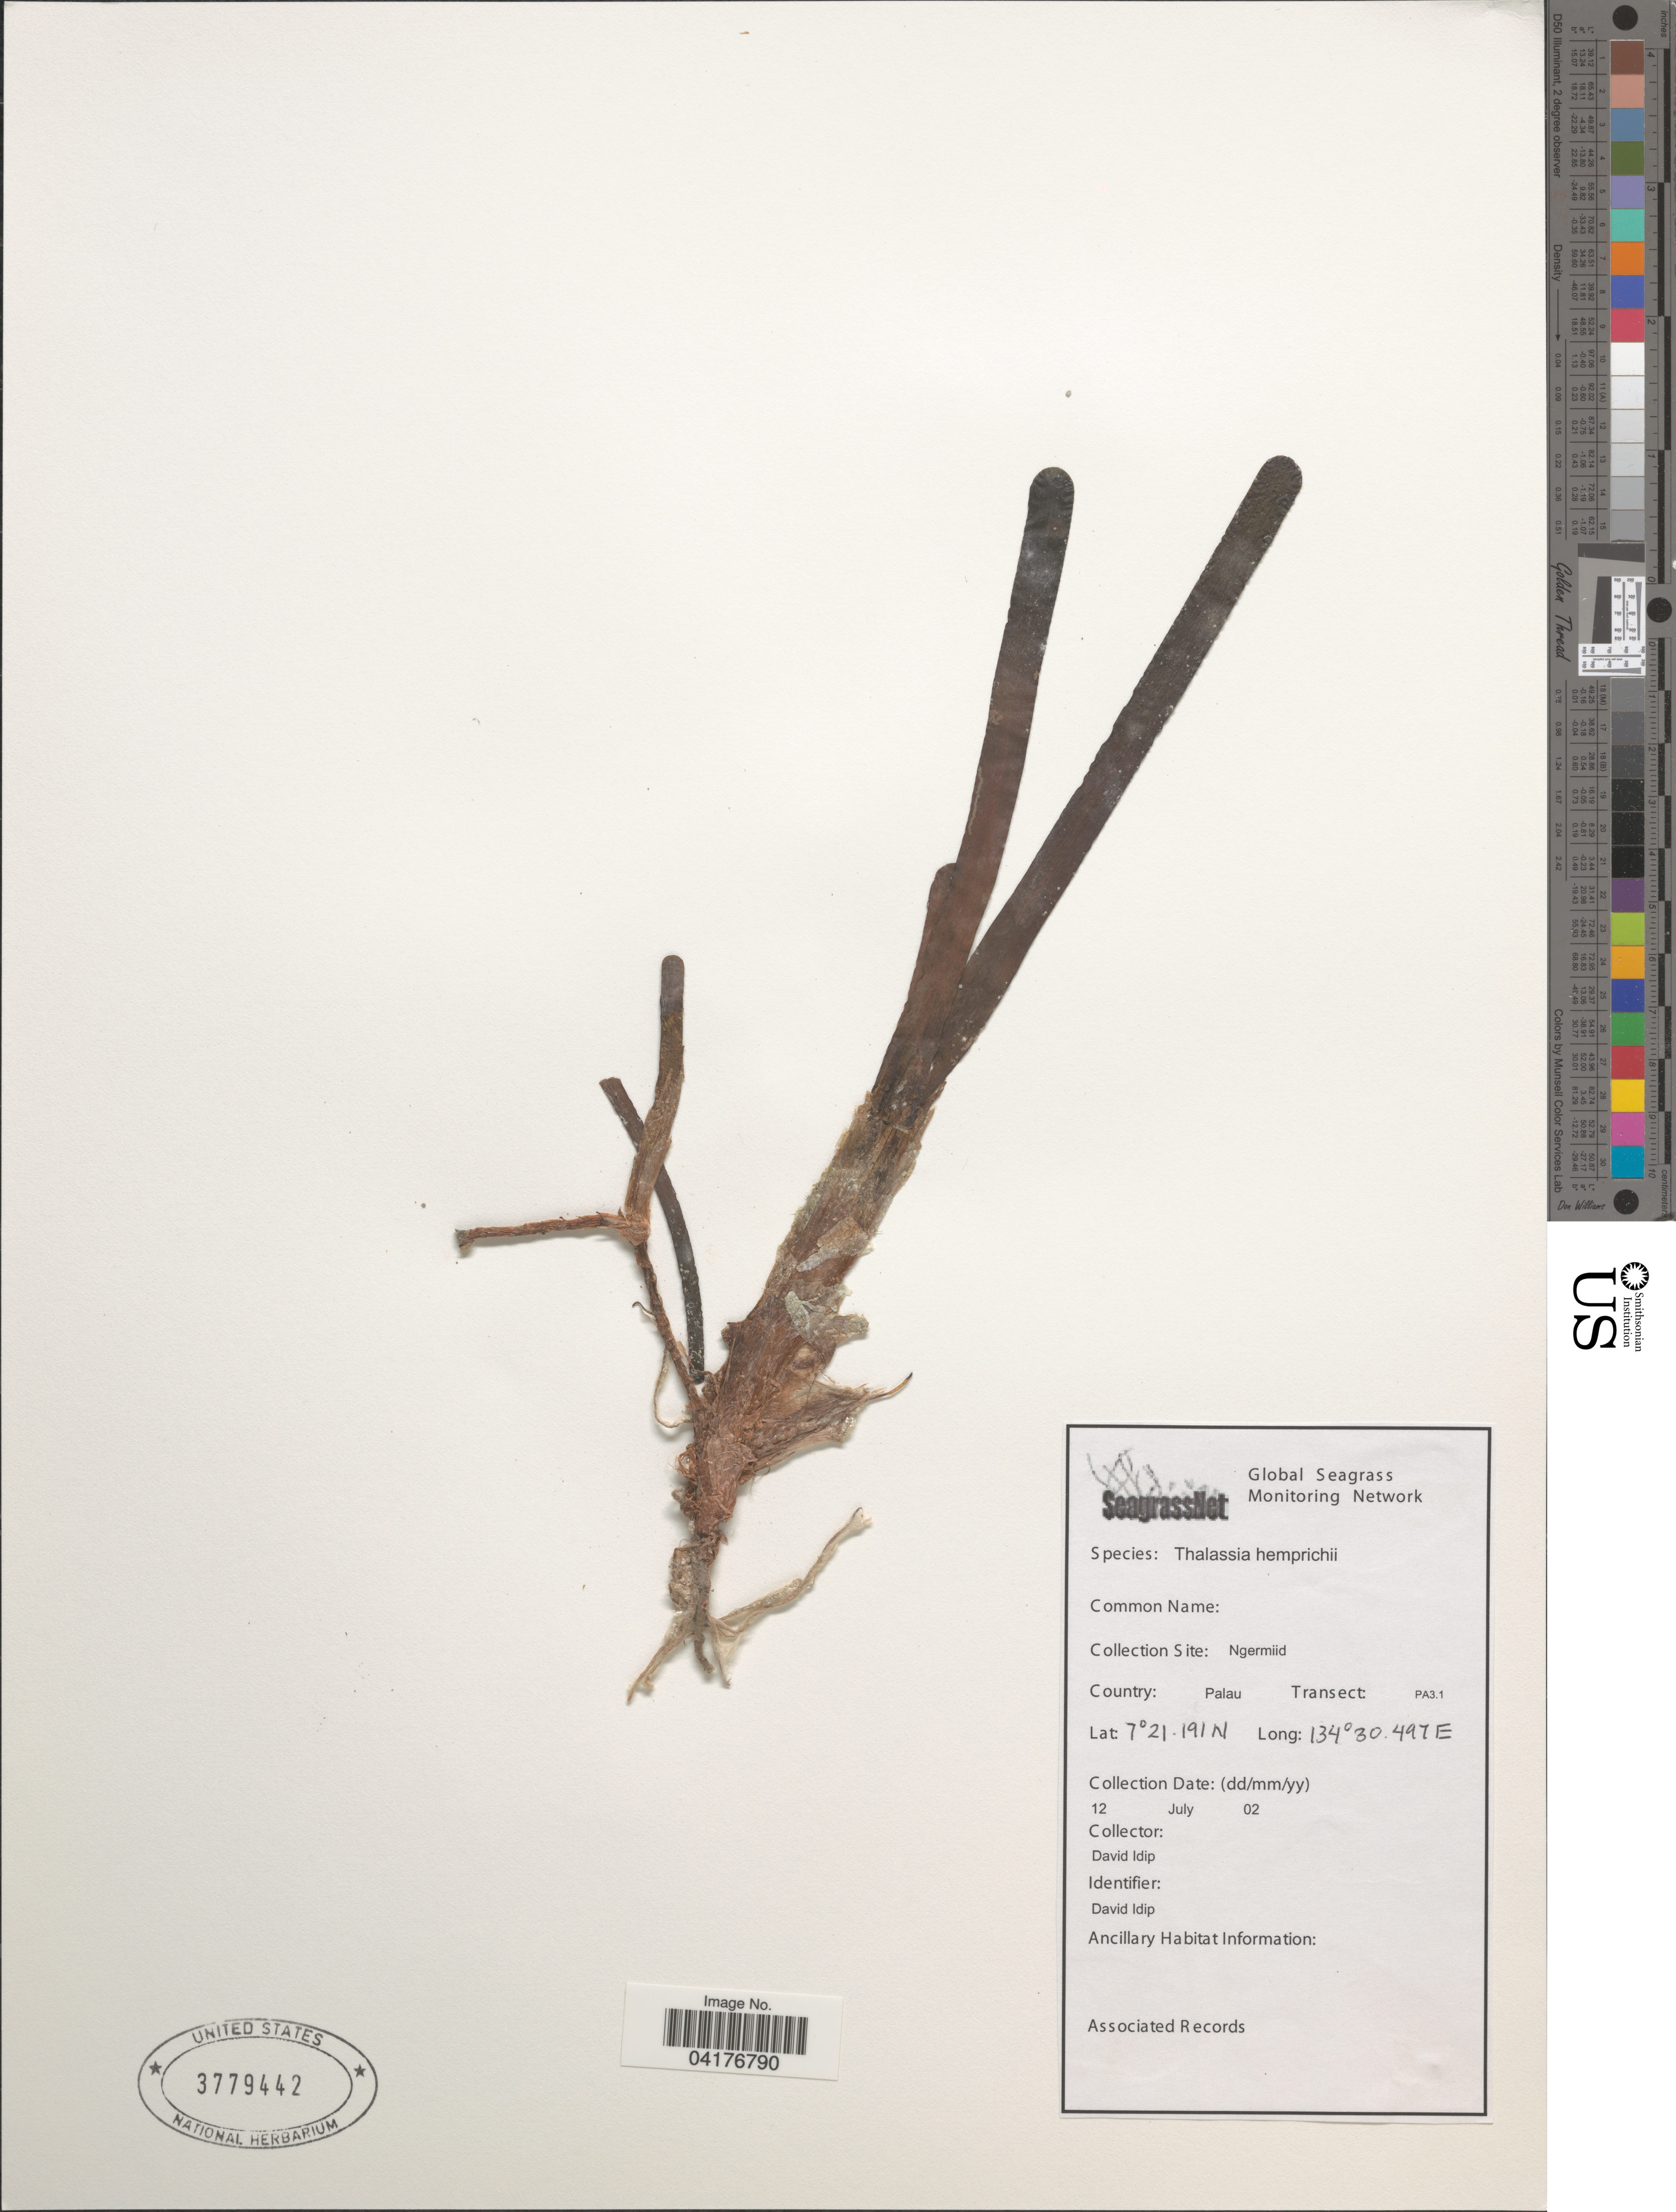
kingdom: Plantae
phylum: Tracheophyta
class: Liliopsida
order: Alismatales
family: Hydrocharitaceae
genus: Enhalus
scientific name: Enhalus acoroides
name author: (L. f.) Royle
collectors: D. Idip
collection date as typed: Transcribed d/m/y: 12/7/2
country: Palau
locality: Ngermiid. Palau. Transect: PA3.1.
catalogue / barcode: US 3779442